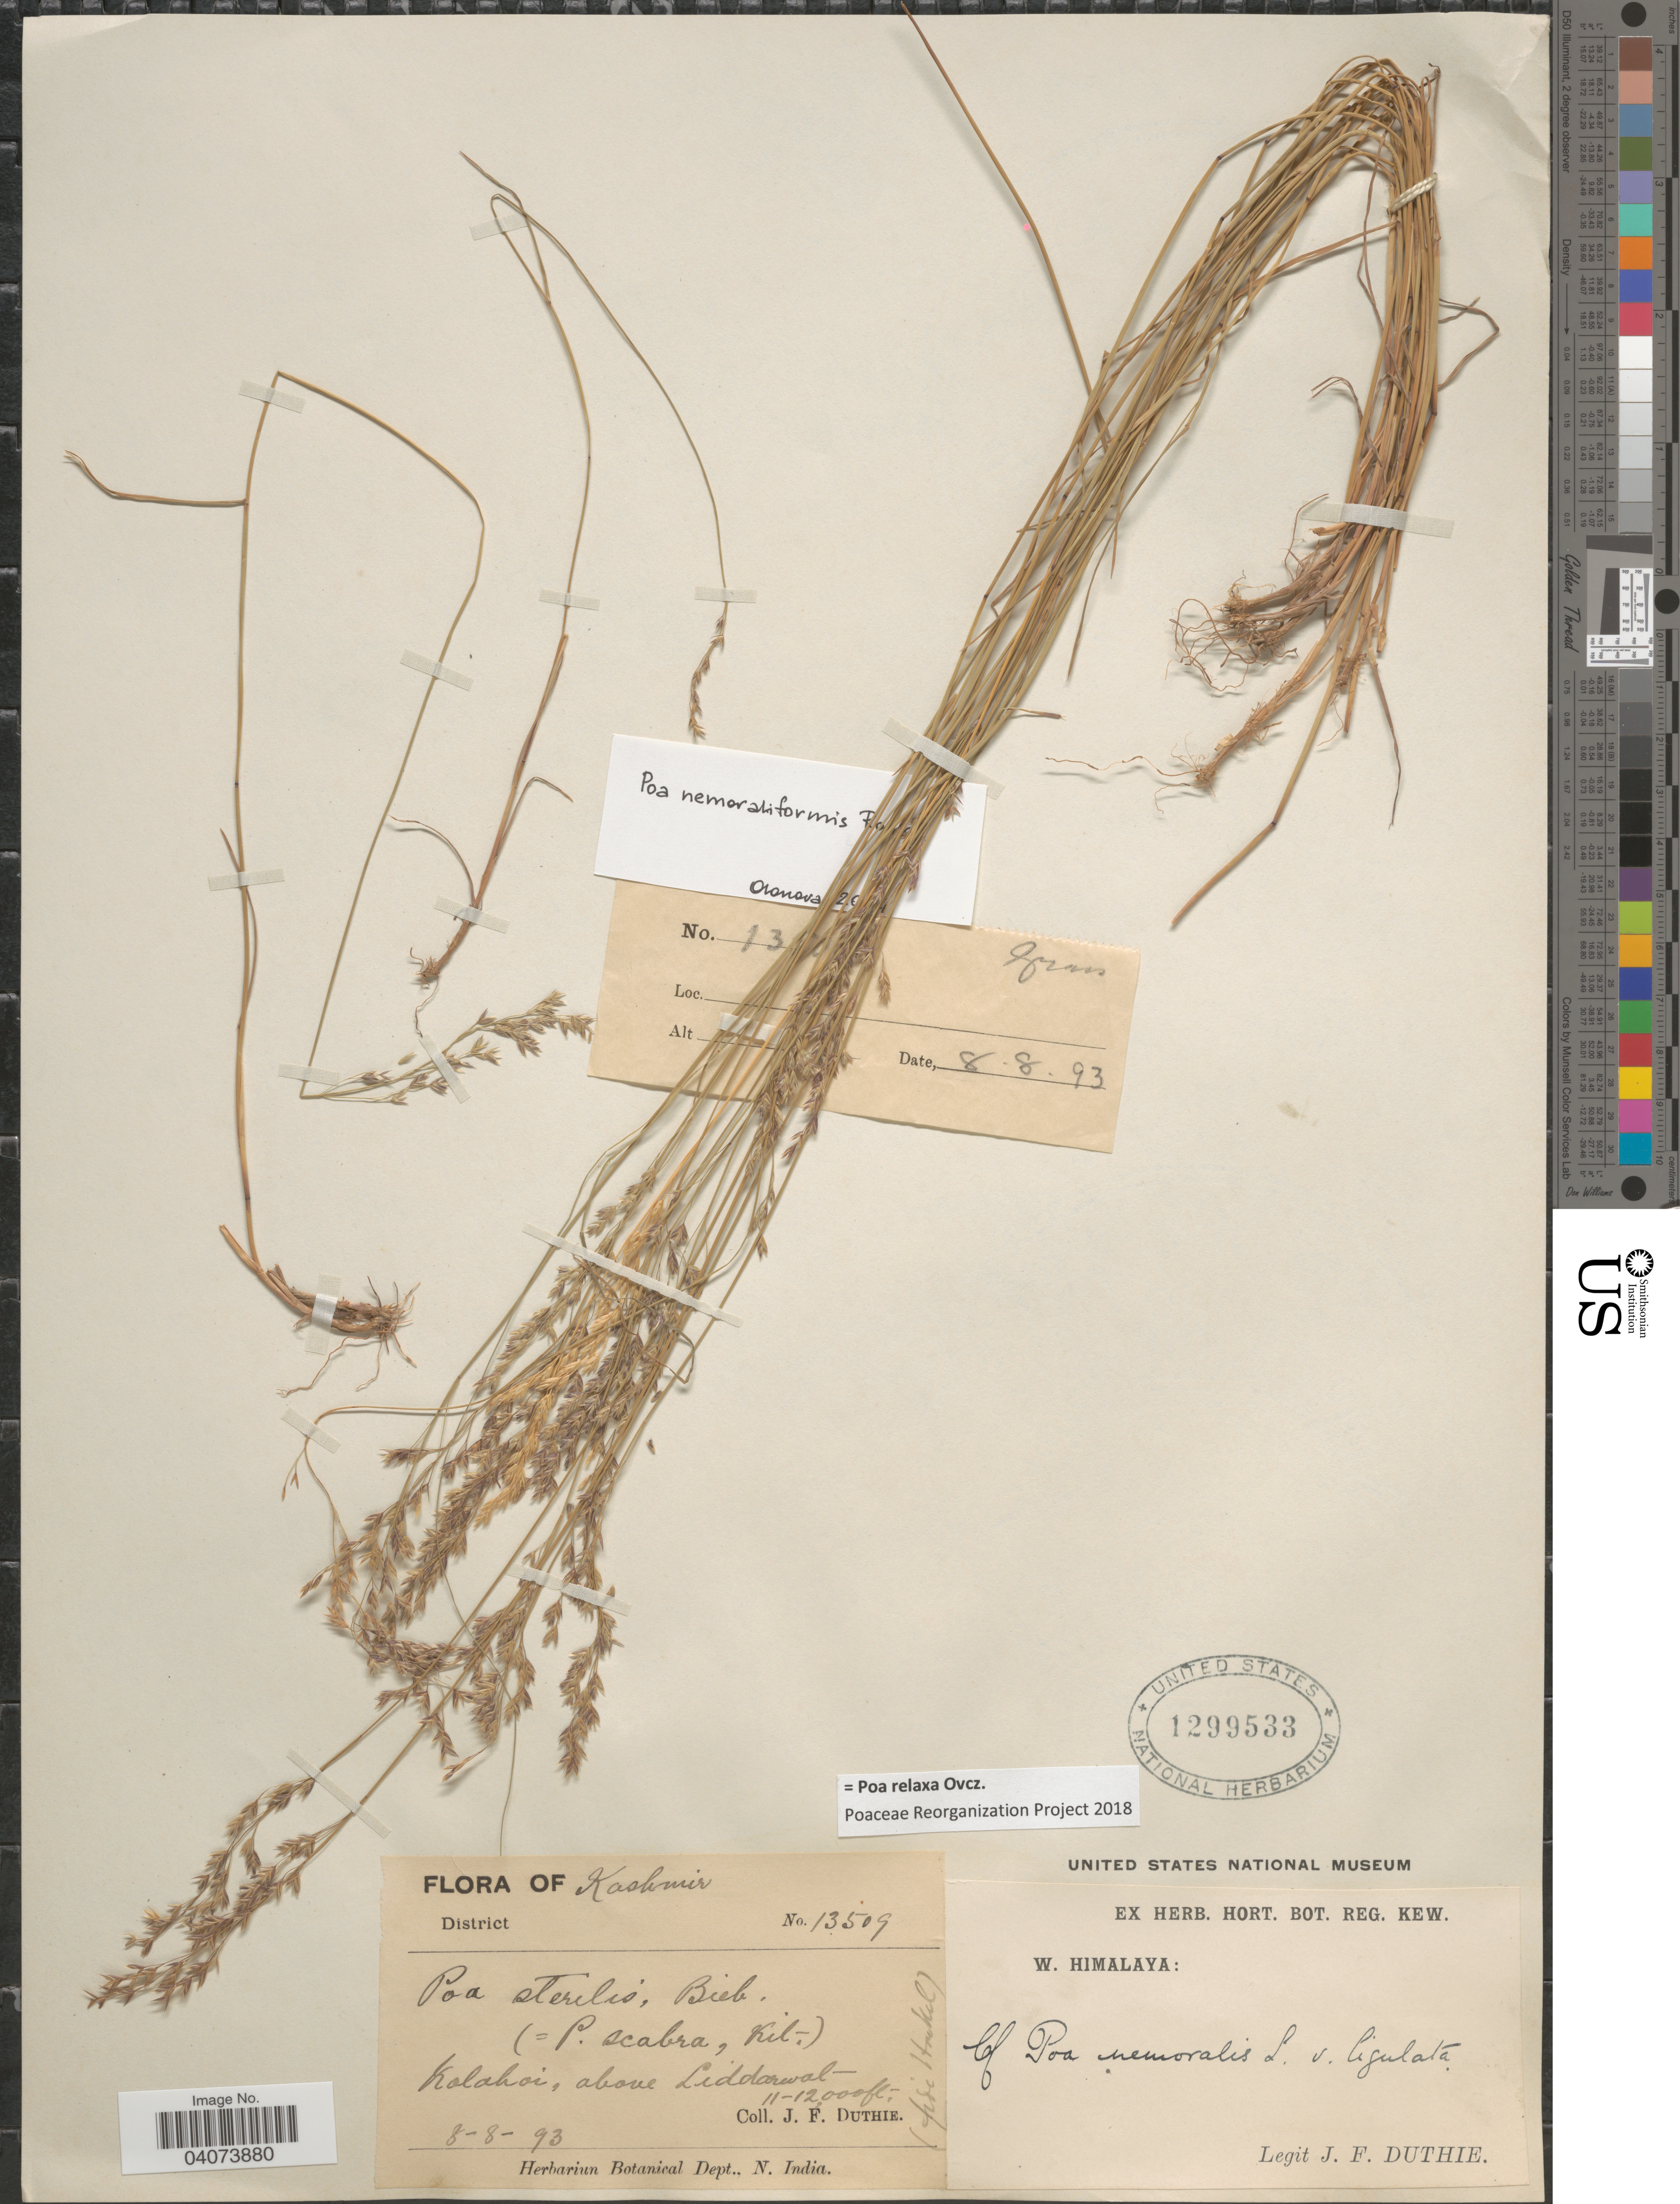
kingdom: Plantae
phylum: Tracheophyta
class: Liliopsida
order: Poales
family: Poaceae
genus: Poa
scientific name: Poa relaxa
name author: Ovcz.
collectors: J. F. Duthie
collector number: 13509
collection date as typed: Transcribed d/m/y: 8/8/93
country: India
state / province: Jammu and Kashmir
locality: Kashmir. Kolahoi, above Liddarwat. W. Himalaya.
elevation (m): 3353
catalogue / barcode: US 1299533